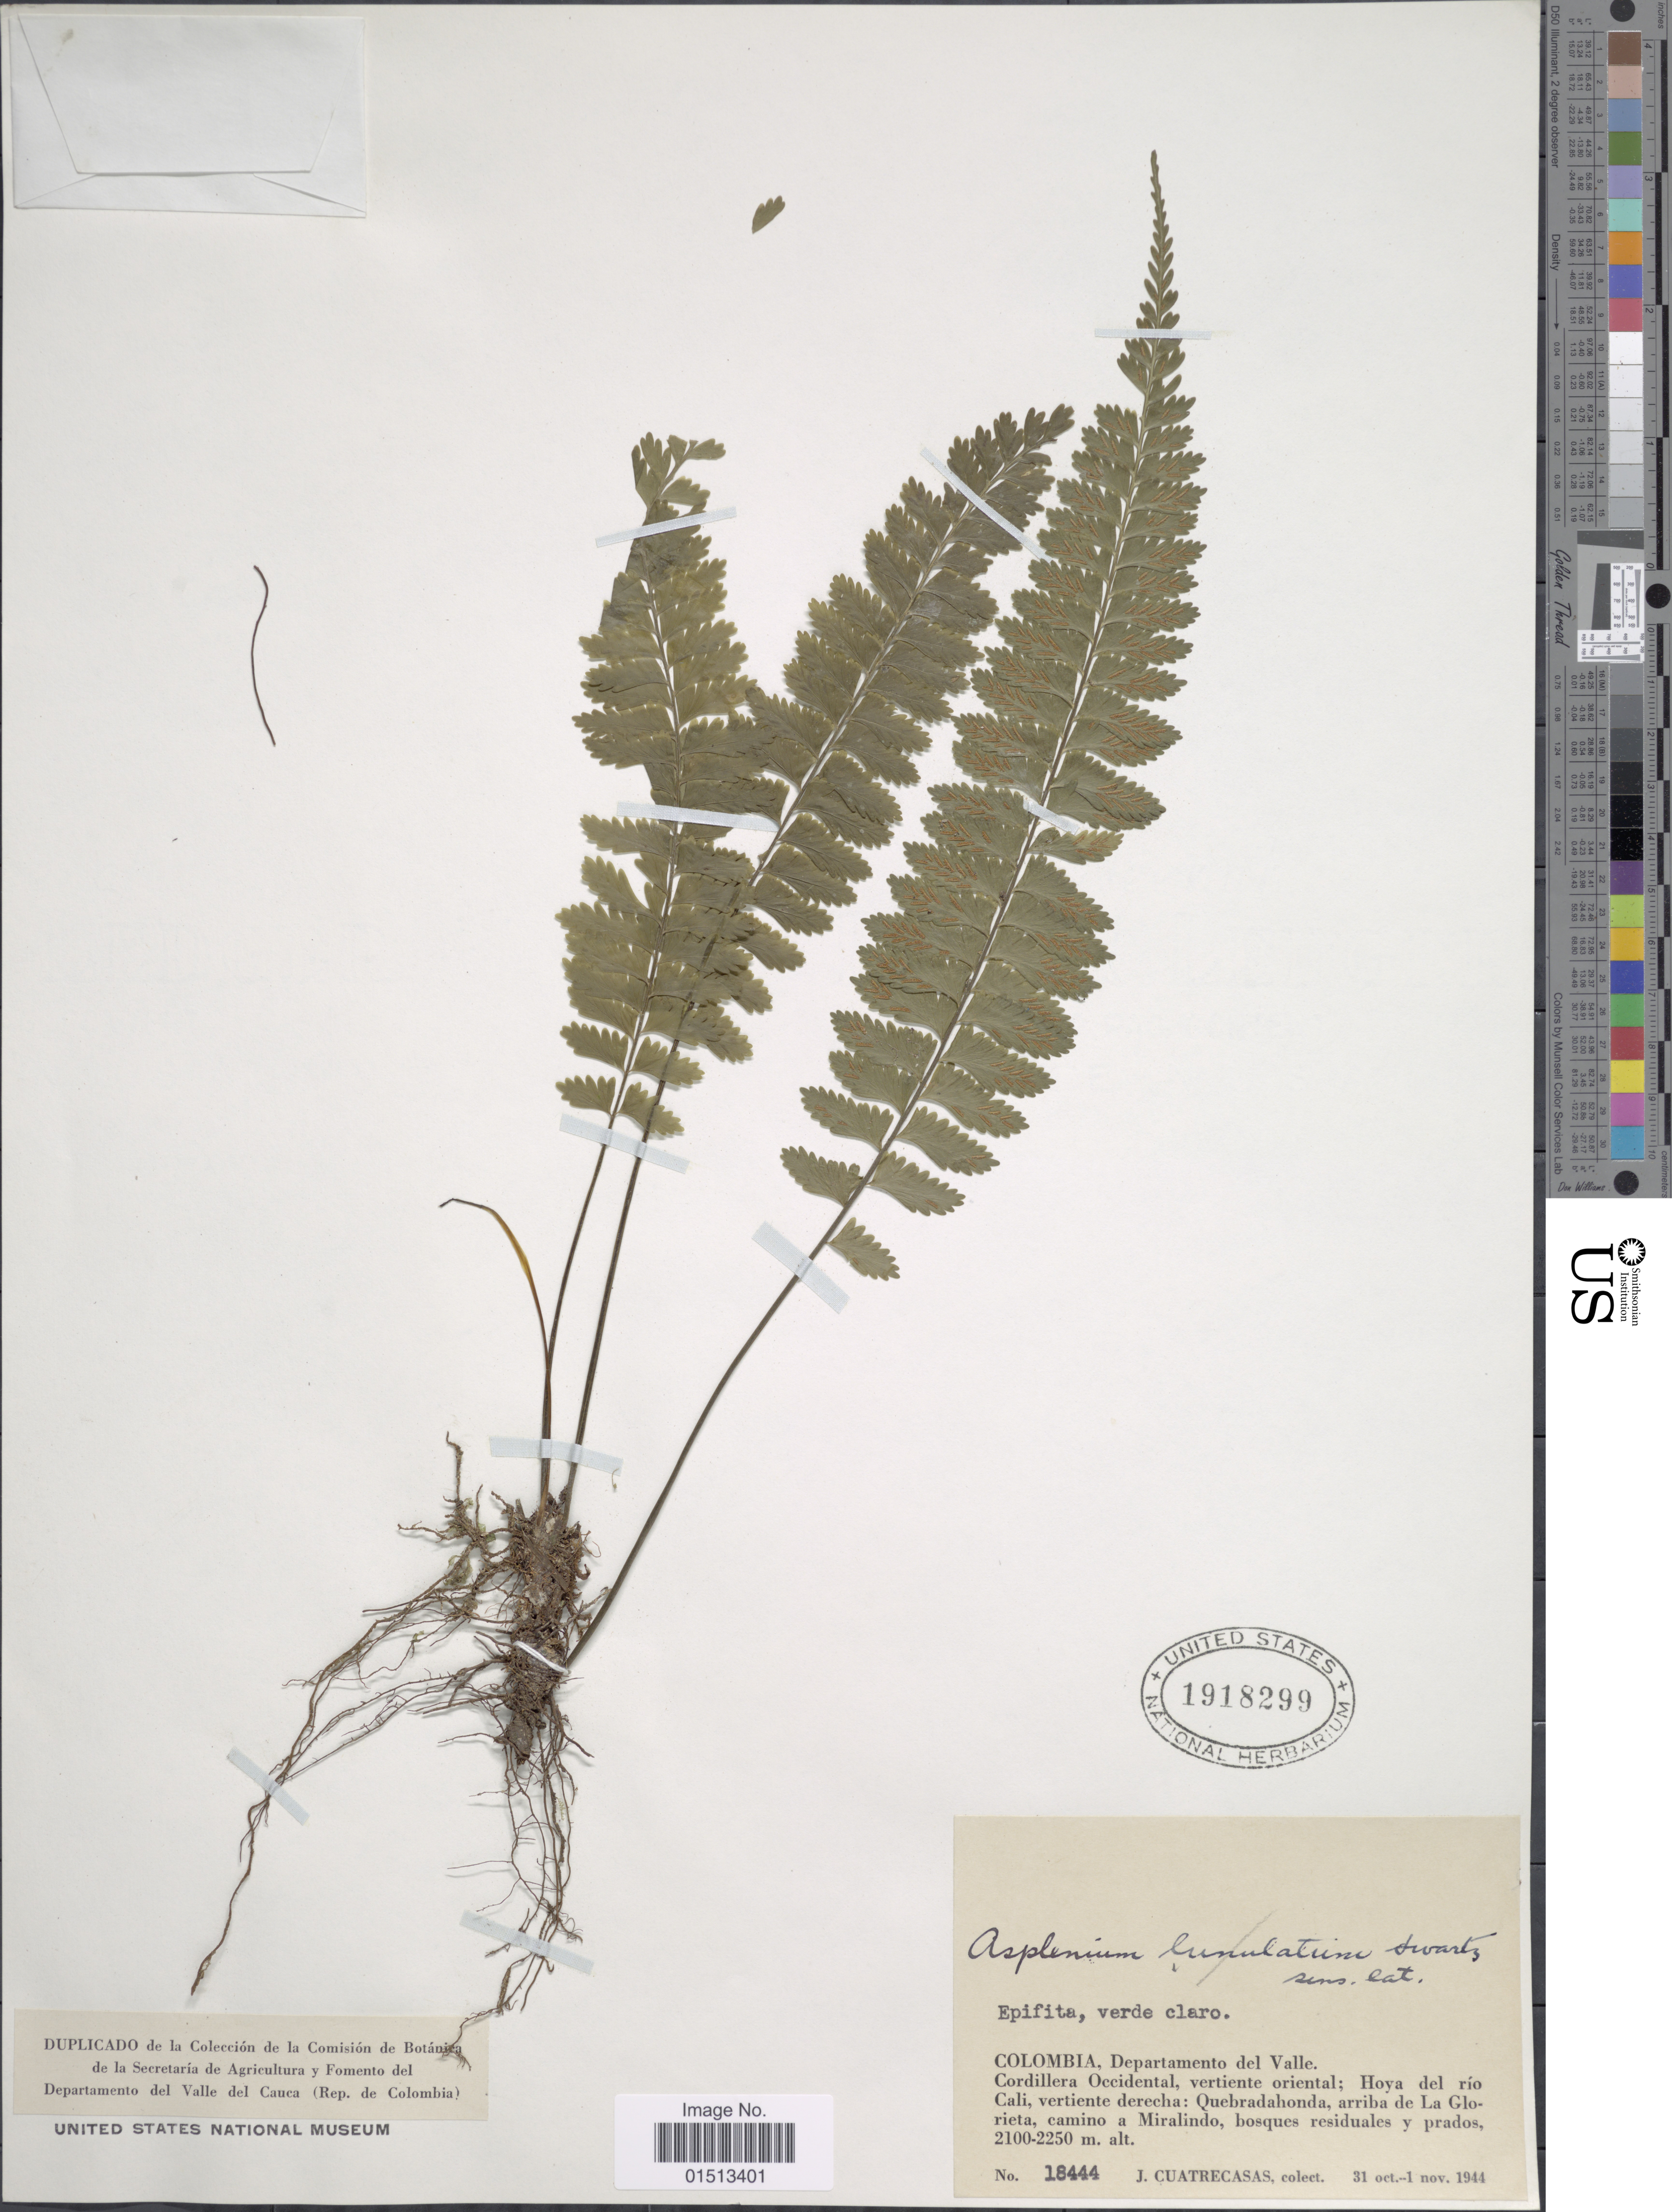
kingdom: Plantae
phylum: Tracheophyta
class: Polypodiopsida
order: Polypodiales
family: Aspleniaceae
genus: Asplenium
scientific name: Asplenium sp.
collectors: J. Cuatrecasas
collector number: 18444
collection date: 1944-10-31/1944-11-01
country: Colombia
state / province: Valle del Cauca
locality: Cordillera Occidental, vertiente oriental; hoya del rio Cali, vertiente derecha: Quebradahonda, arriba de La Glorieta, camino a Miralindo.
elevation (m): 2100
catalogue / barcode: US 1918299